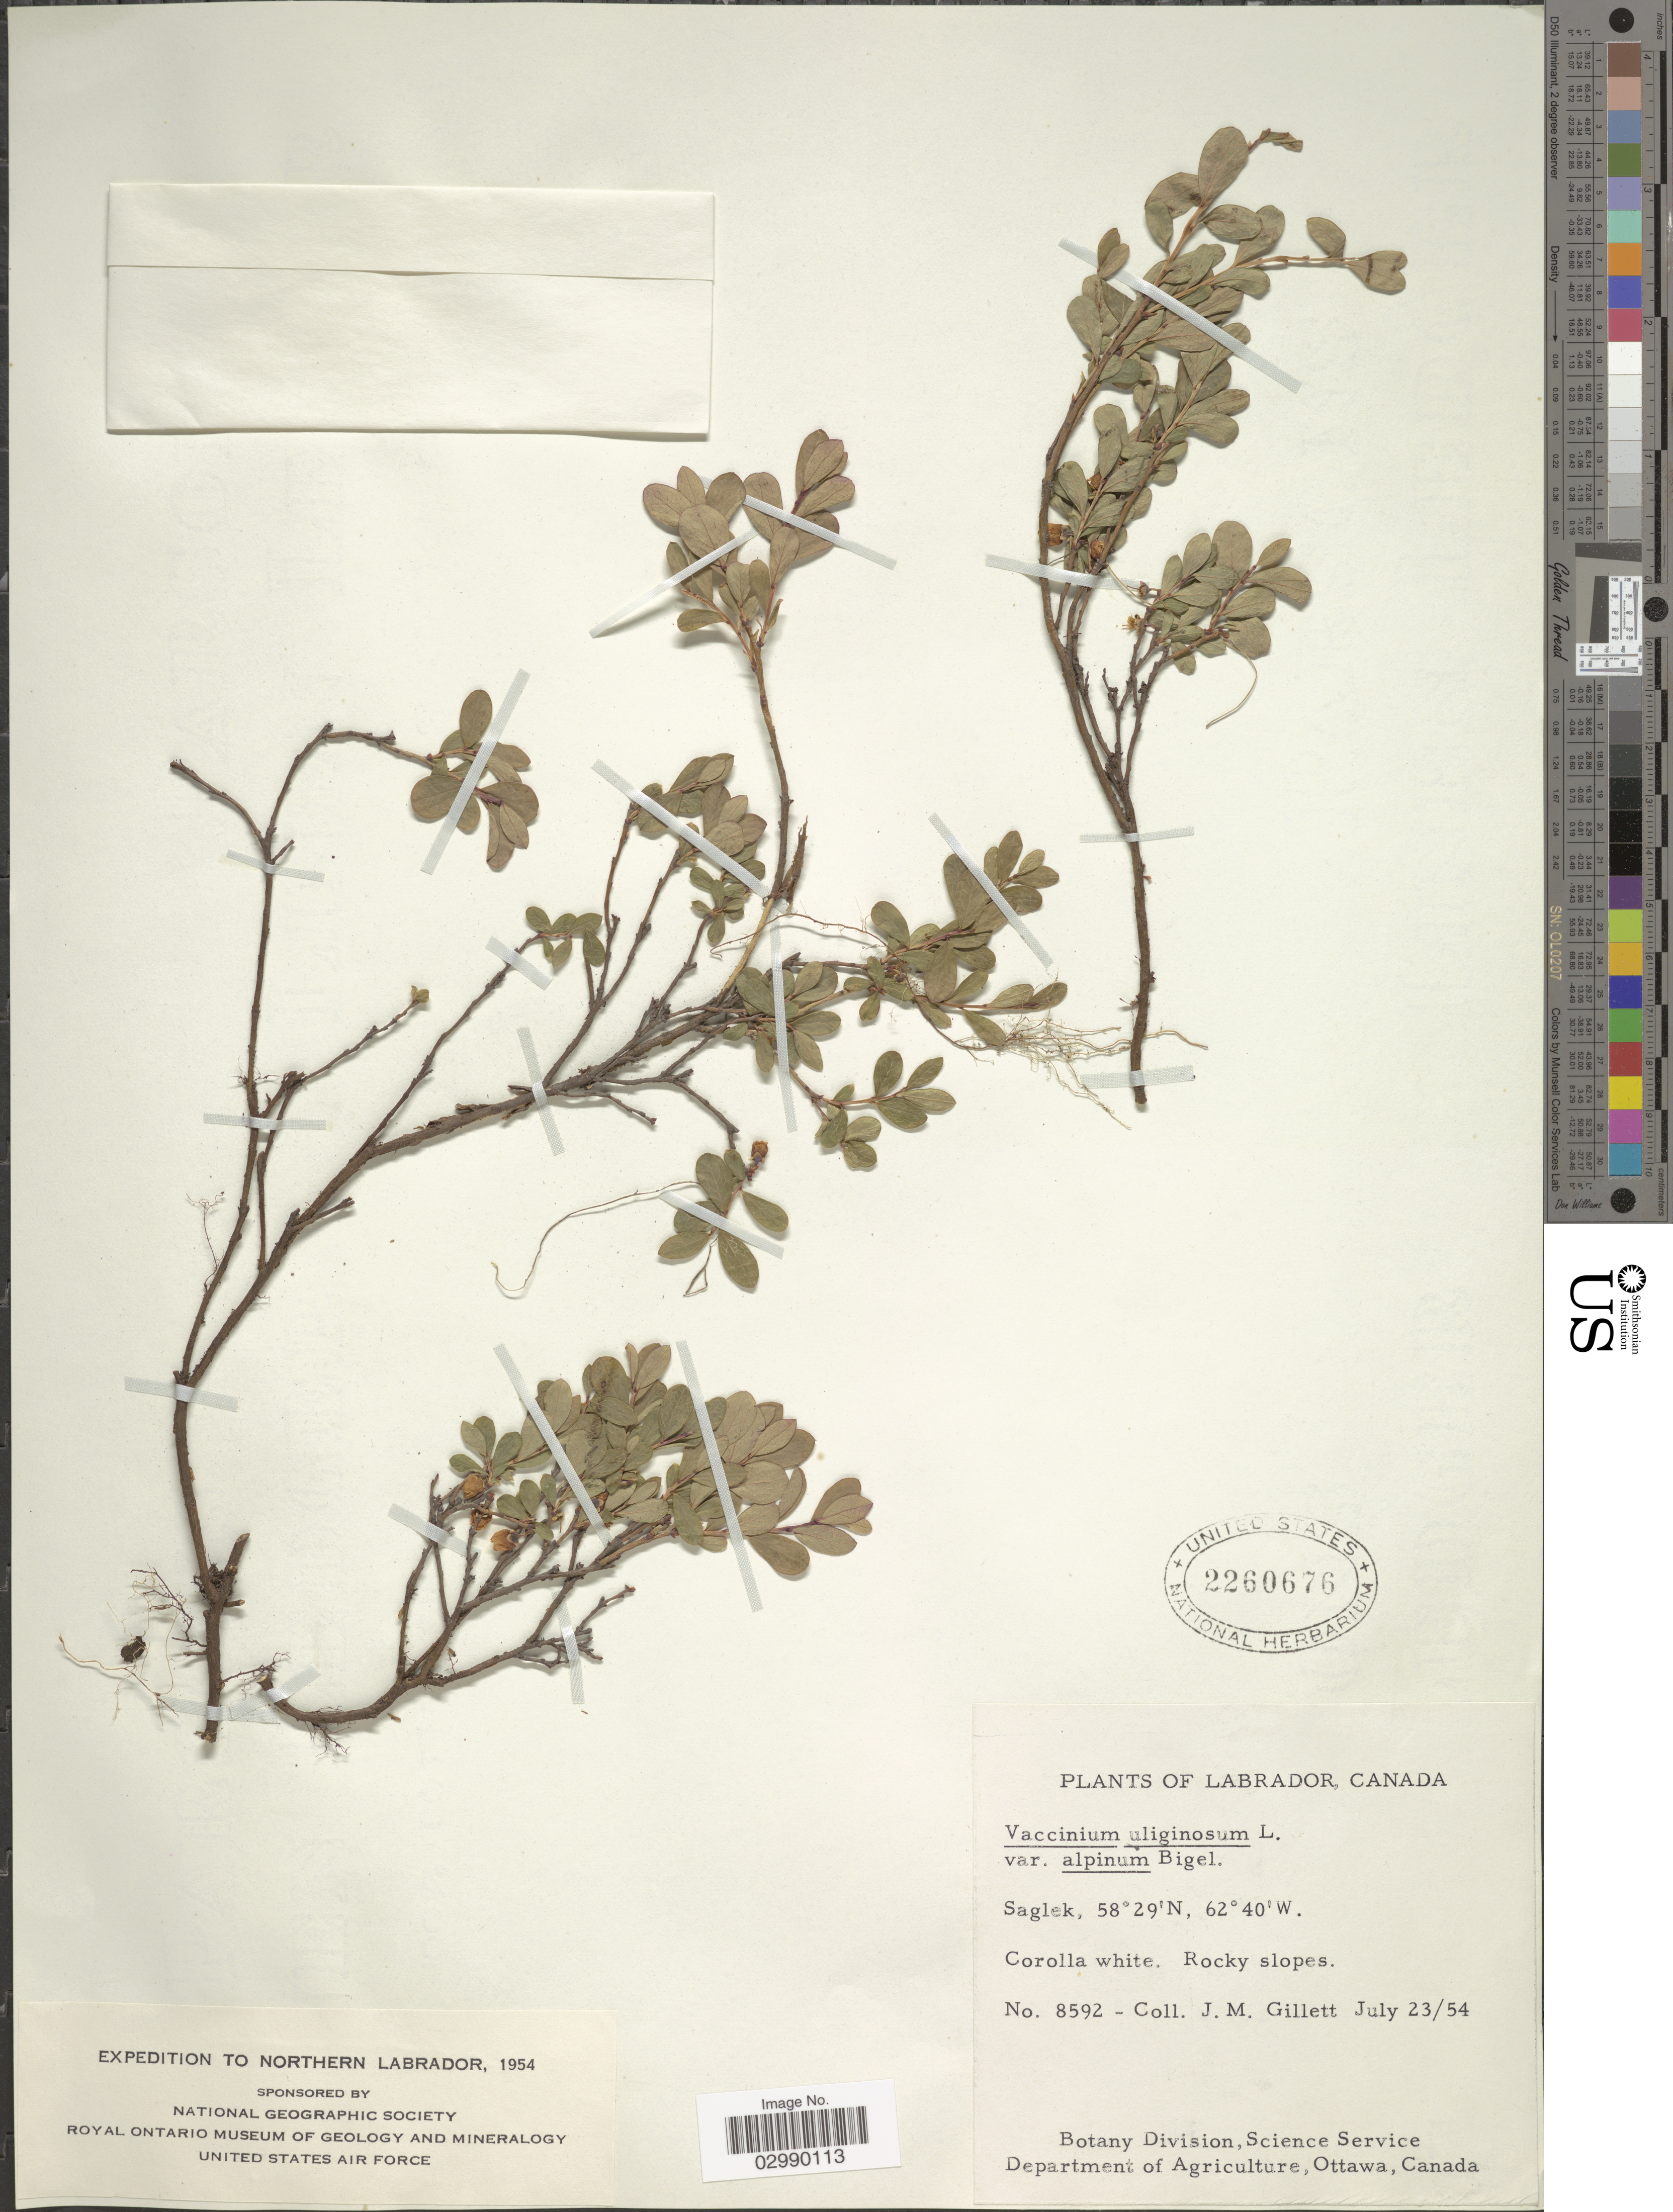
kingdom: Plantae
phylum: Tracheophyta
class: Magnoliopsida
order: Ericales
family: Ericaceae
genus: Vaccinium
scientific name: Vaccinium uliginosum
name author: L.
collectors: J. M. Gillett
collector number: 8592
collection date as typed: Transcribed d/m/y: 23/7/54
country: Canada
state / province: Newfoundland and Labrador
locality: Labrador, Saglek.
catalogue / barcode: US 2260676